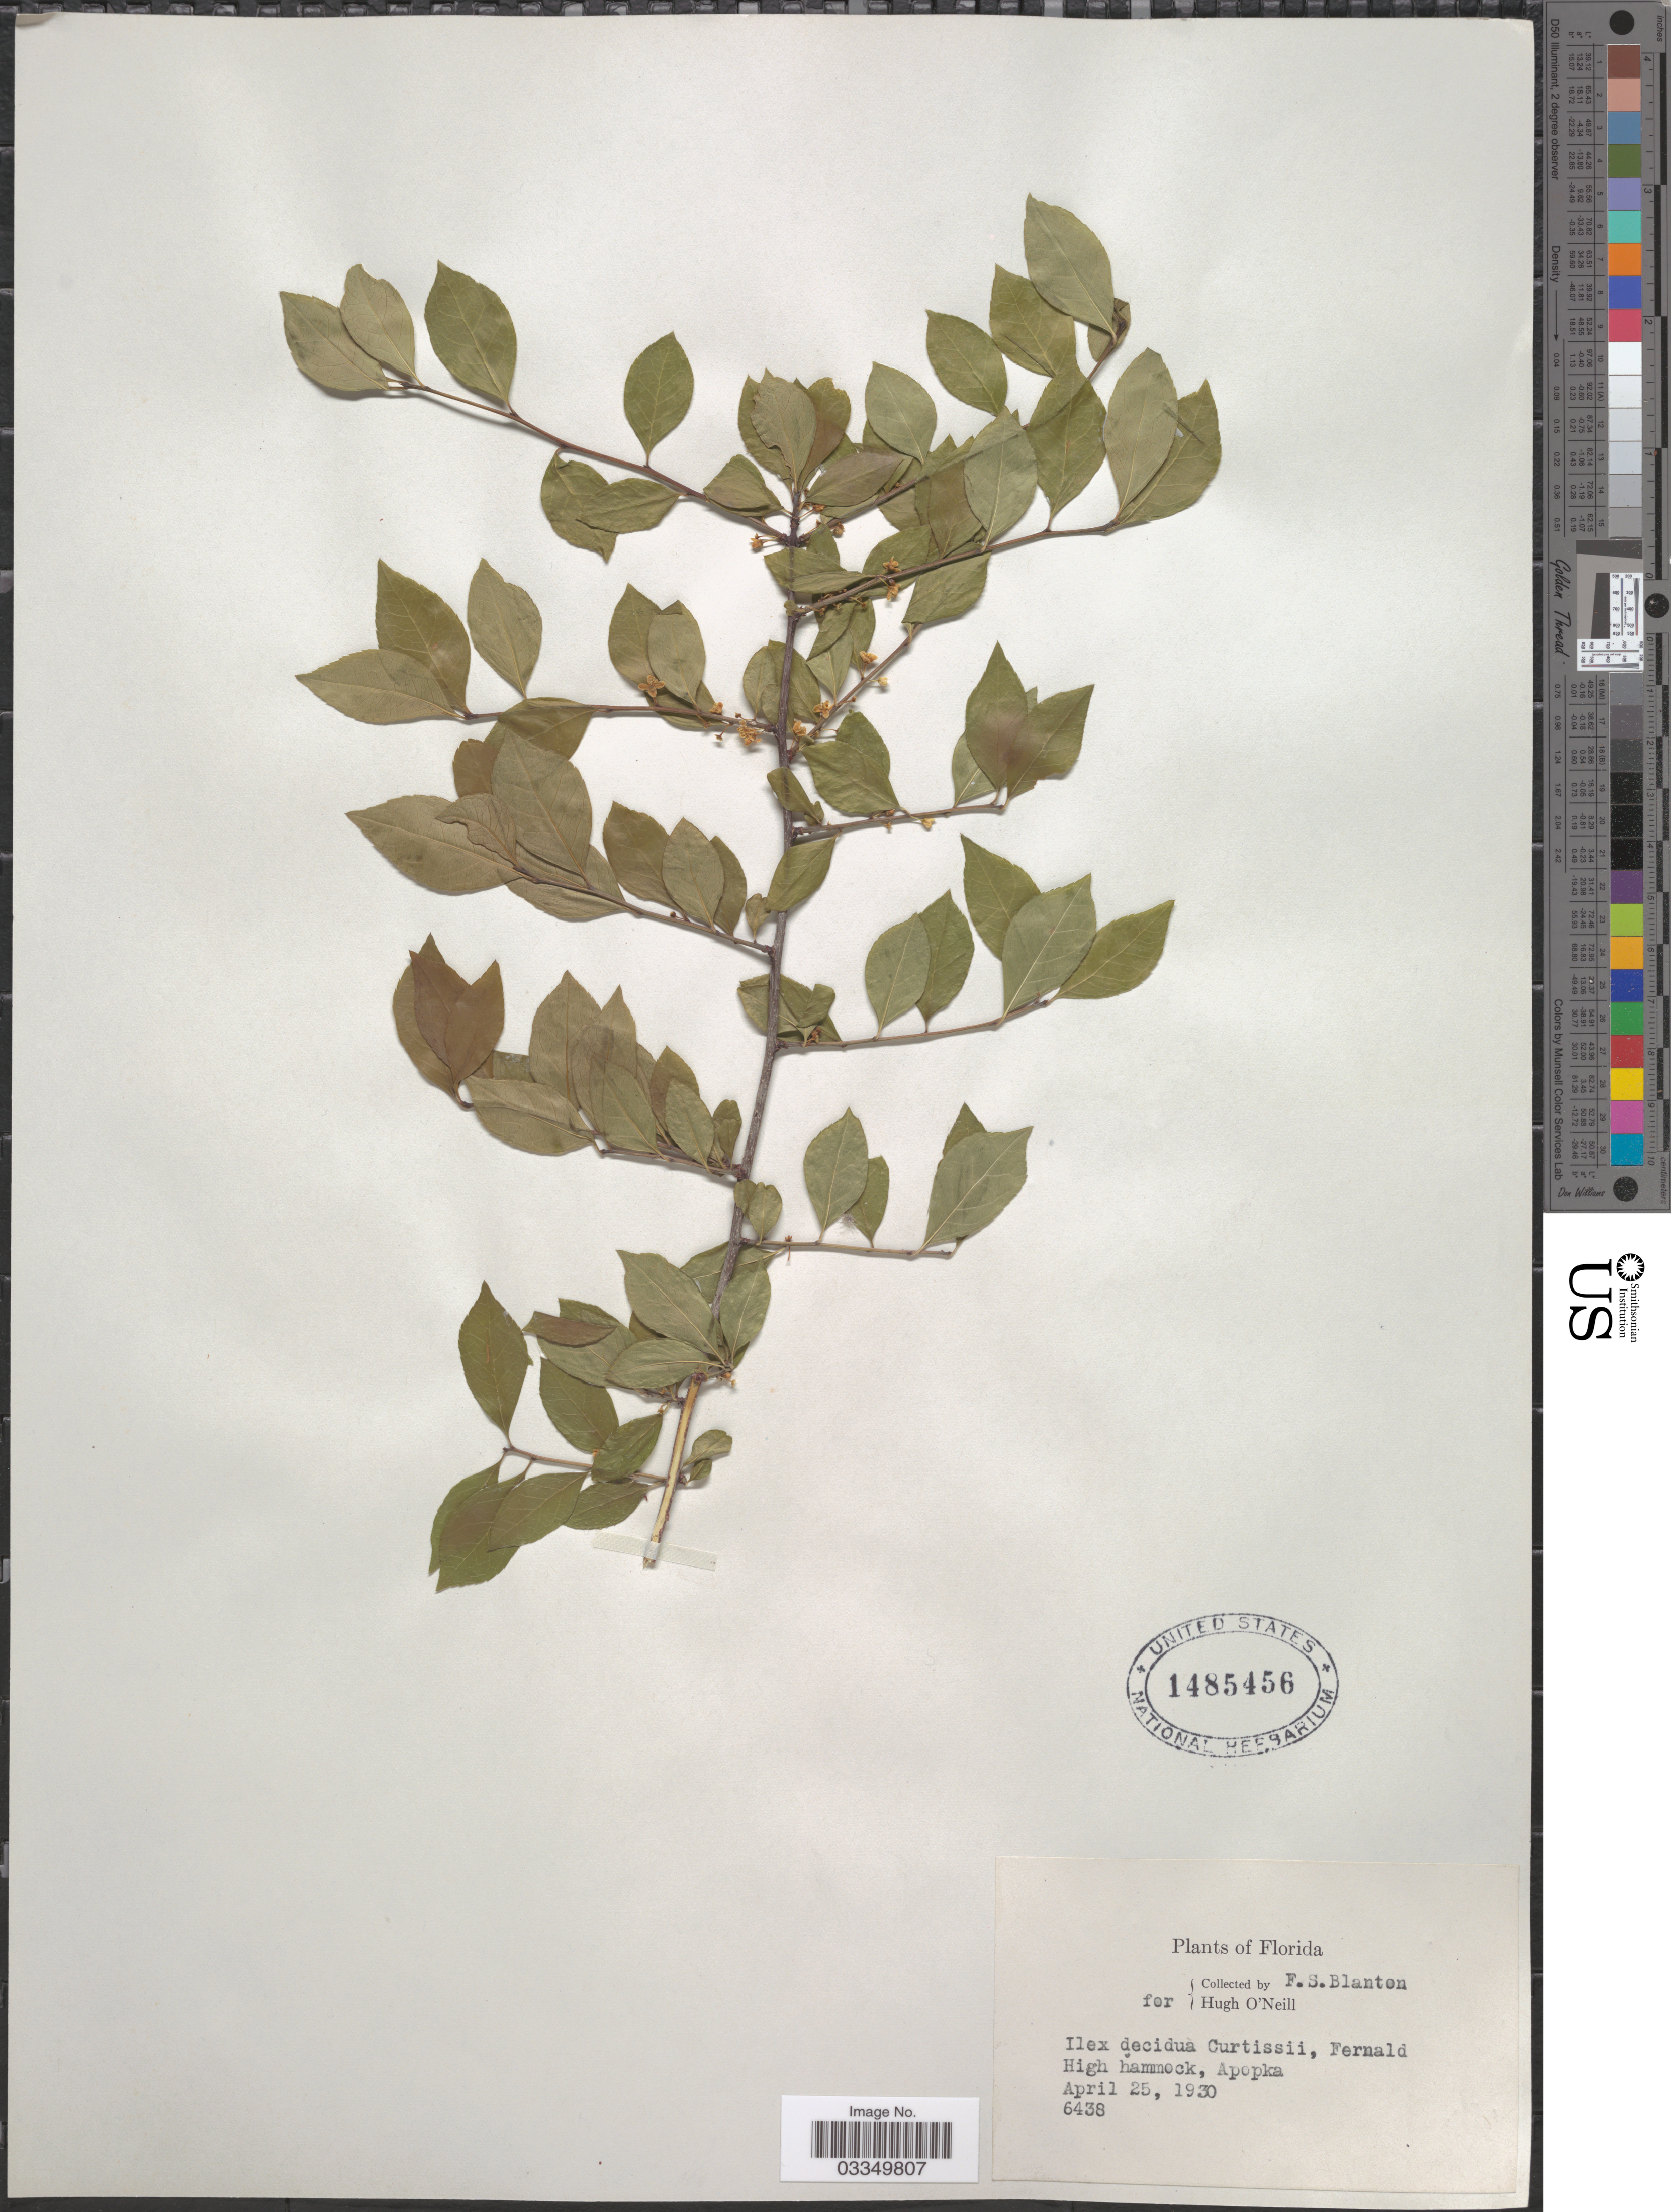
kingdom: Plantae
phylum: Tracheophyta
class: Magnoliopsida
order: Aquifoliales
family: Aquifoliaceae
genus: Ilex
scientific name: Ilex decidua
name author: Walter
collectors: F. S. Blanton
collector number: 6438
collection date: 1930-04-25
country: United States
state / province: Florida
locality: Fernald High hammock, Apopka.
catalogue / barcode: US 1485456